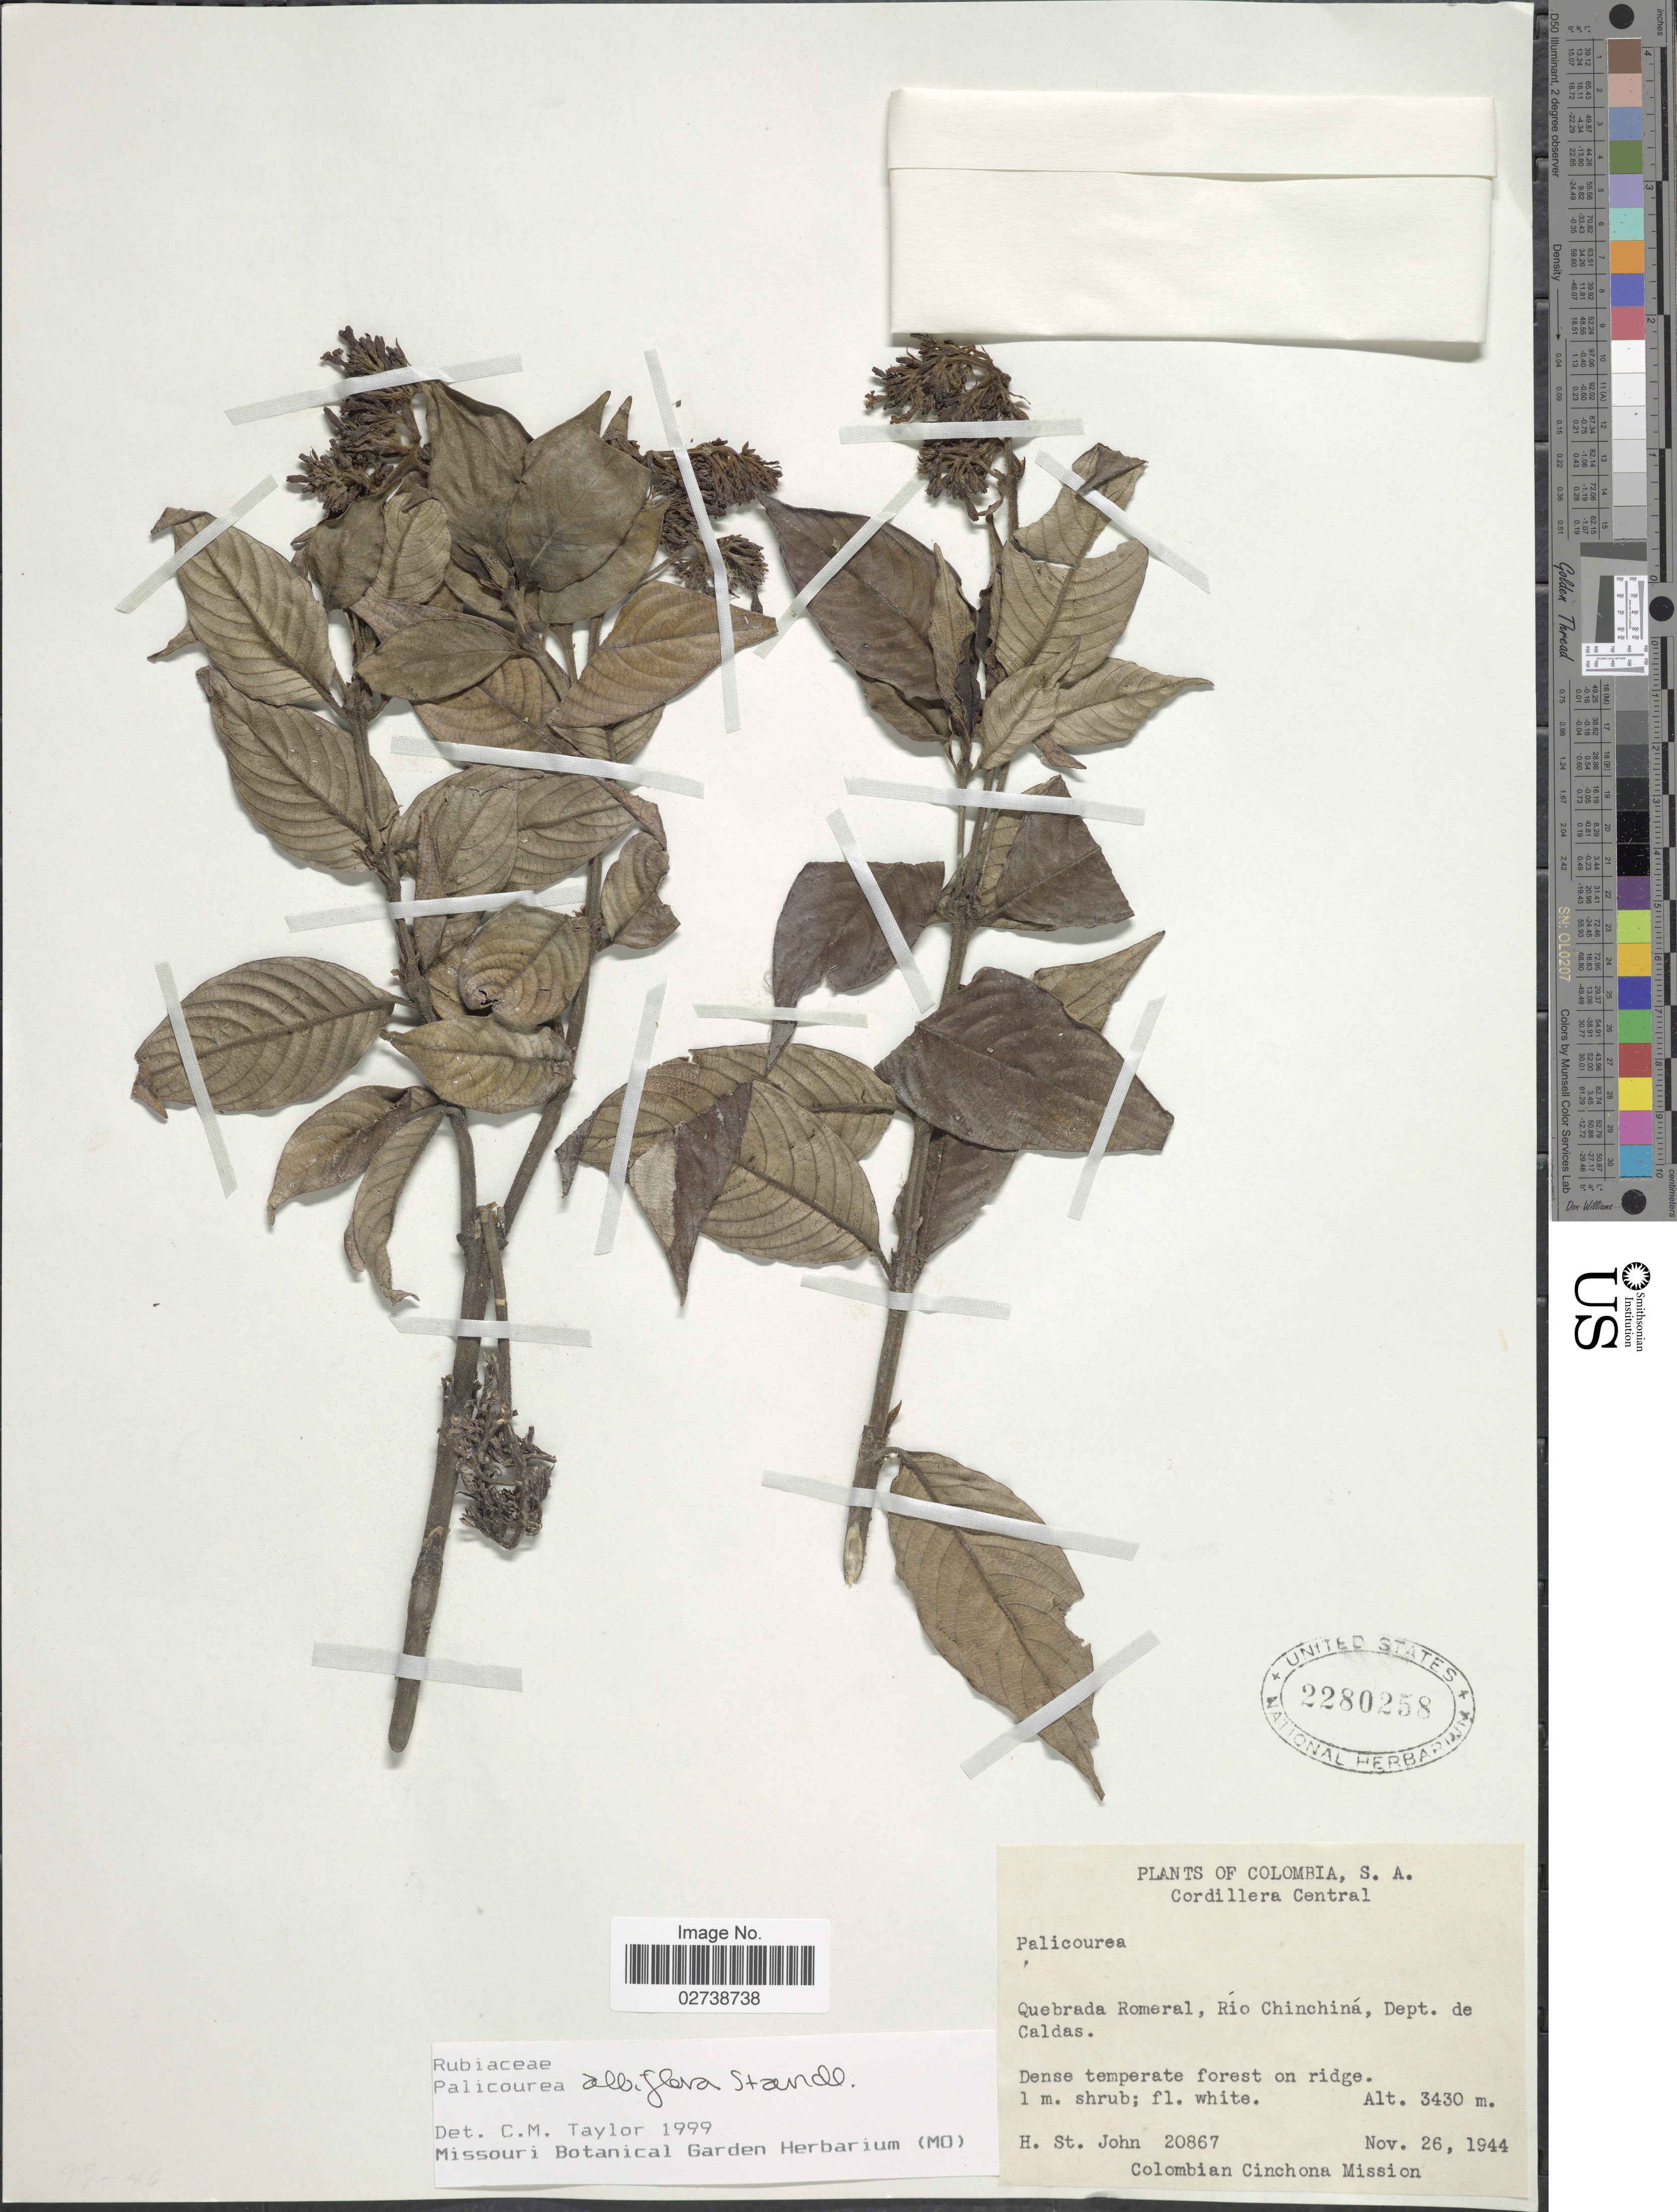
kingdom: Plantae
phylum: Tracheophyta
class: Magnoliopsida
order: Gentianales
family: Rubiaceae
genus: Palicourea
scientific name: Palicourea albiflora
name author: Standl.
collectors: H. St. John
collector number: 20867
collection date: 1944-11-26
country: Colombia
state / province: Caldas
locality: Cordillera Central, Quebrada Romeral, Rio Chinchina, Dept. de Caldas. Dense temperate forest on ridge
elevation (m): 3430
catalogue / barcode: US 2280258